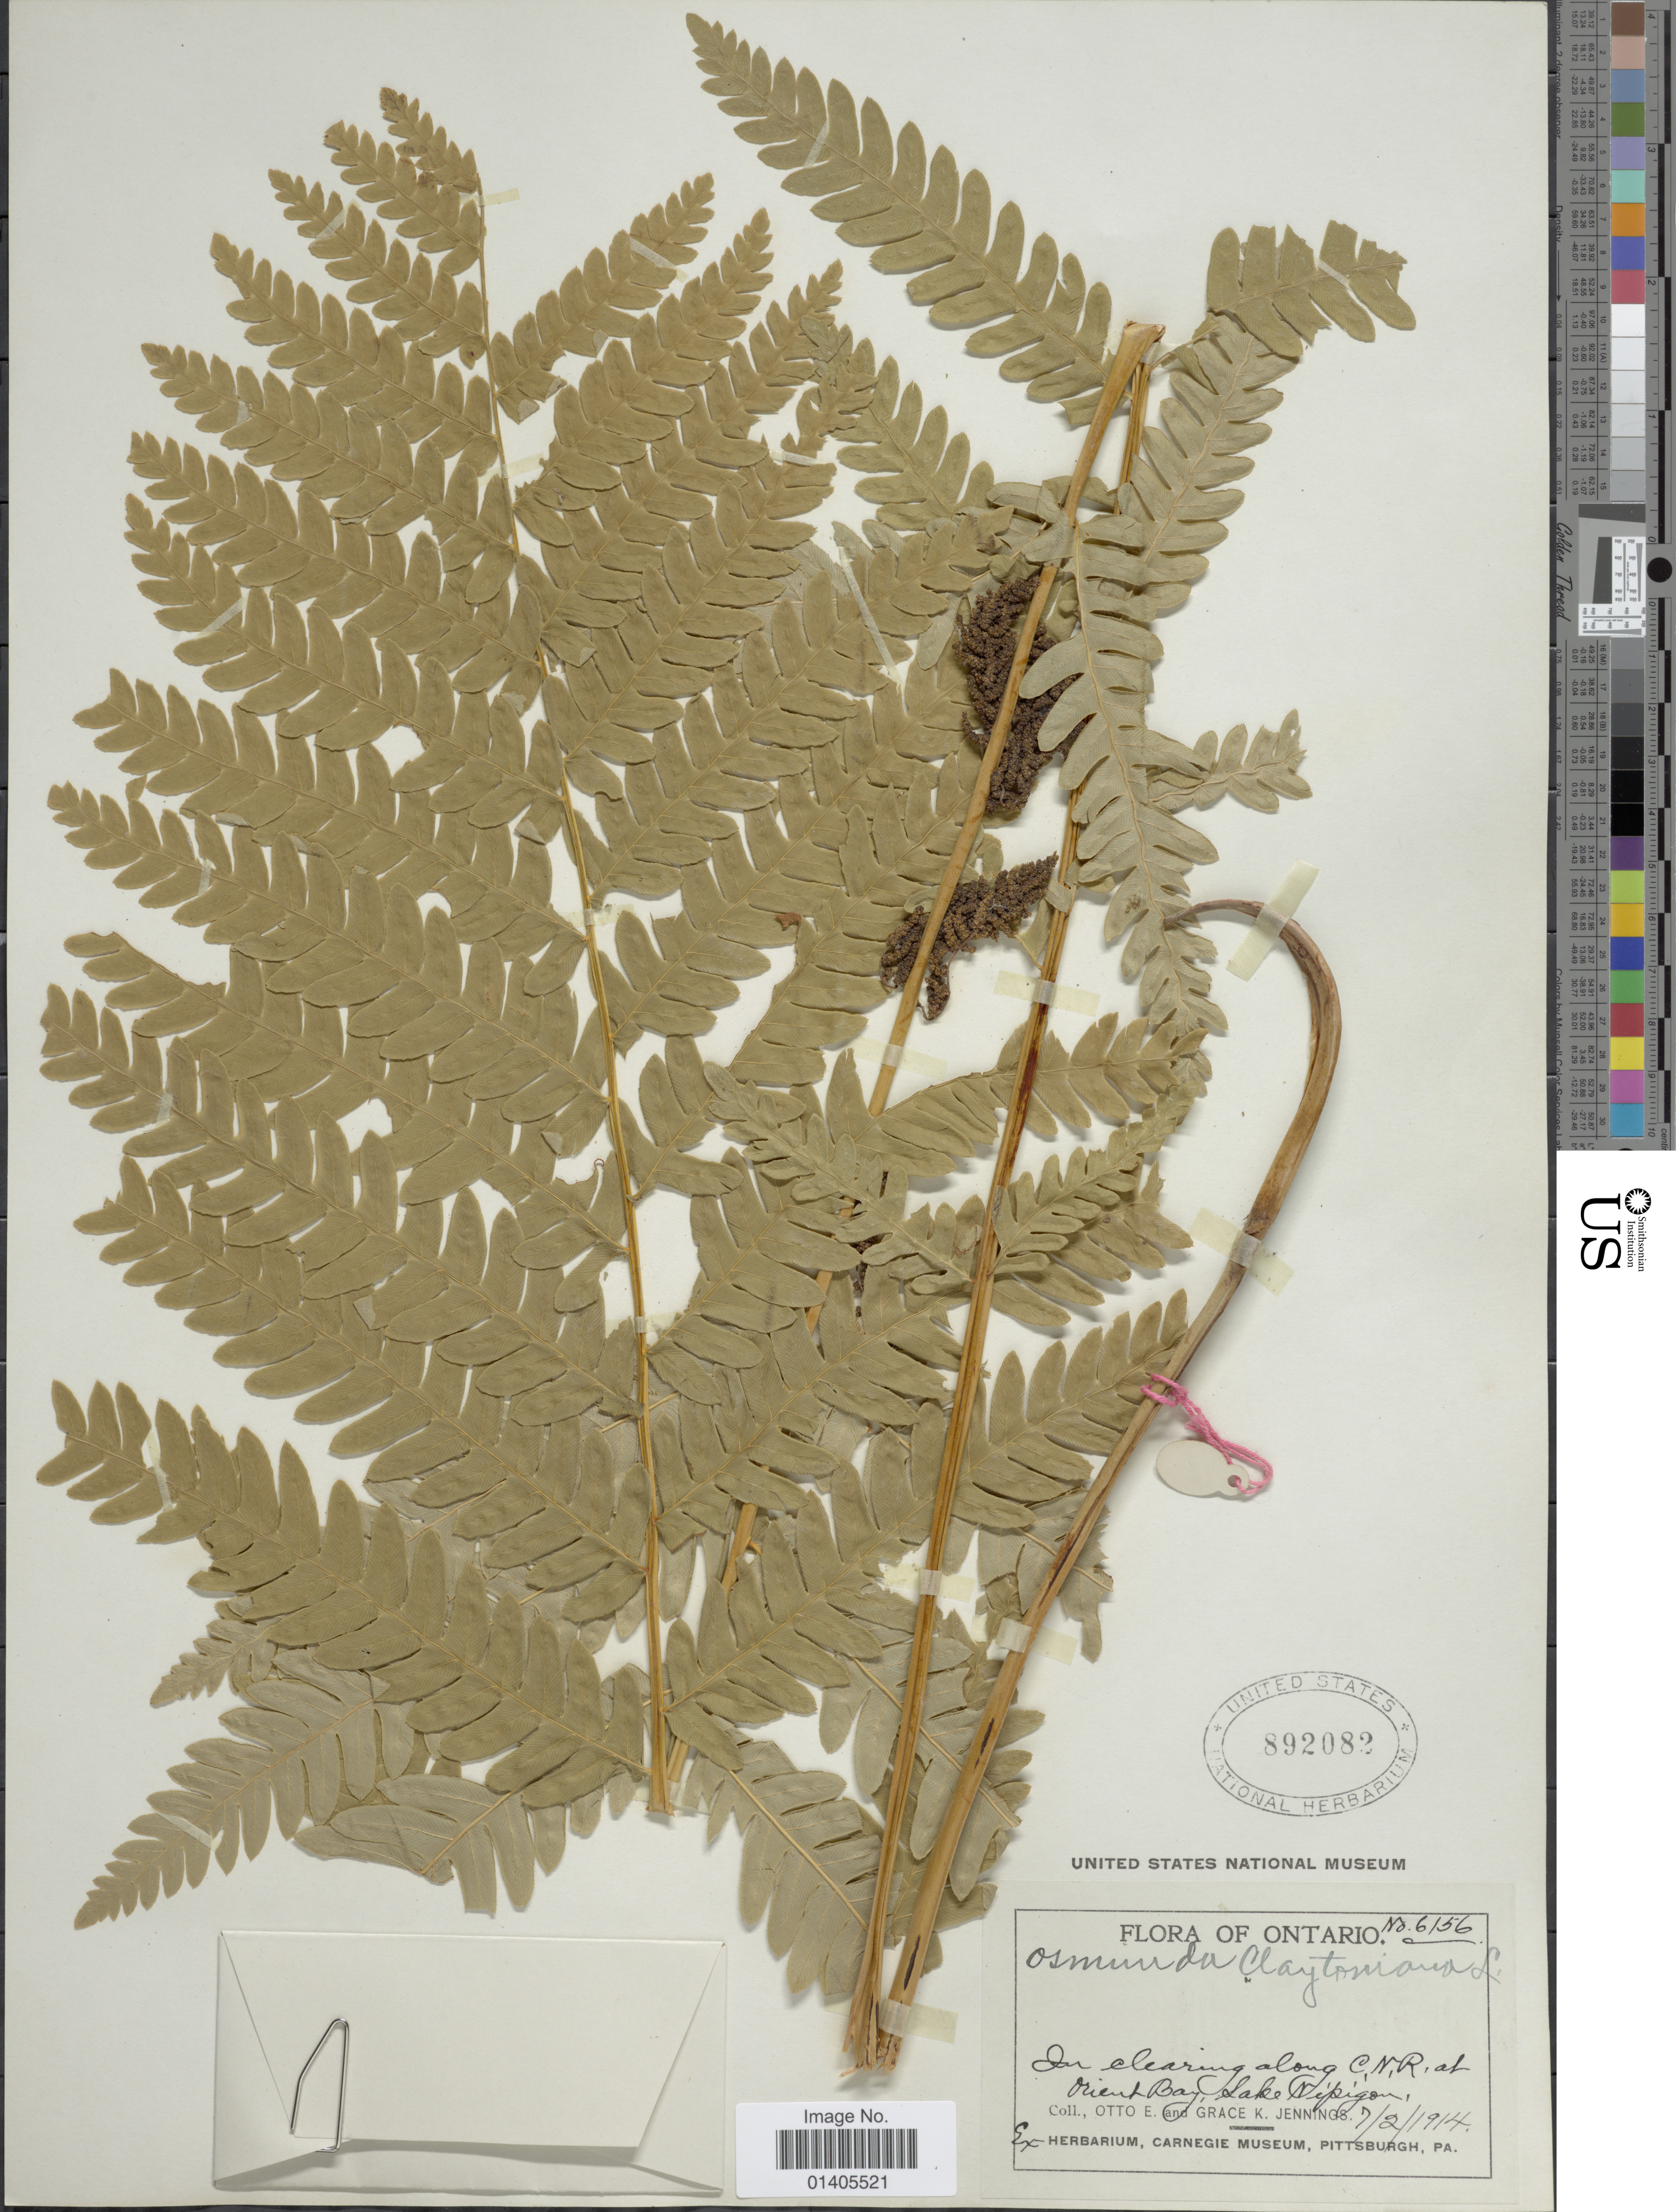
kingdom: Plantae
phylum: Tracheophyta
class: Polypodiopsida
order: Osmundales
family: Osmundaceae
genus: Osmunda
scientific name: Osmunda claytoniana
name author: (L.) Tagawa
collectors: O. E. Jennings & G. K. Jennings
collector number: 6156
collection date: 1914-02-07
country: Canada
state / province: Ontario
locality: In clearing along C.N.R., at Orient Bay, Lake Nipigon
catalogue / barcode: US 892082